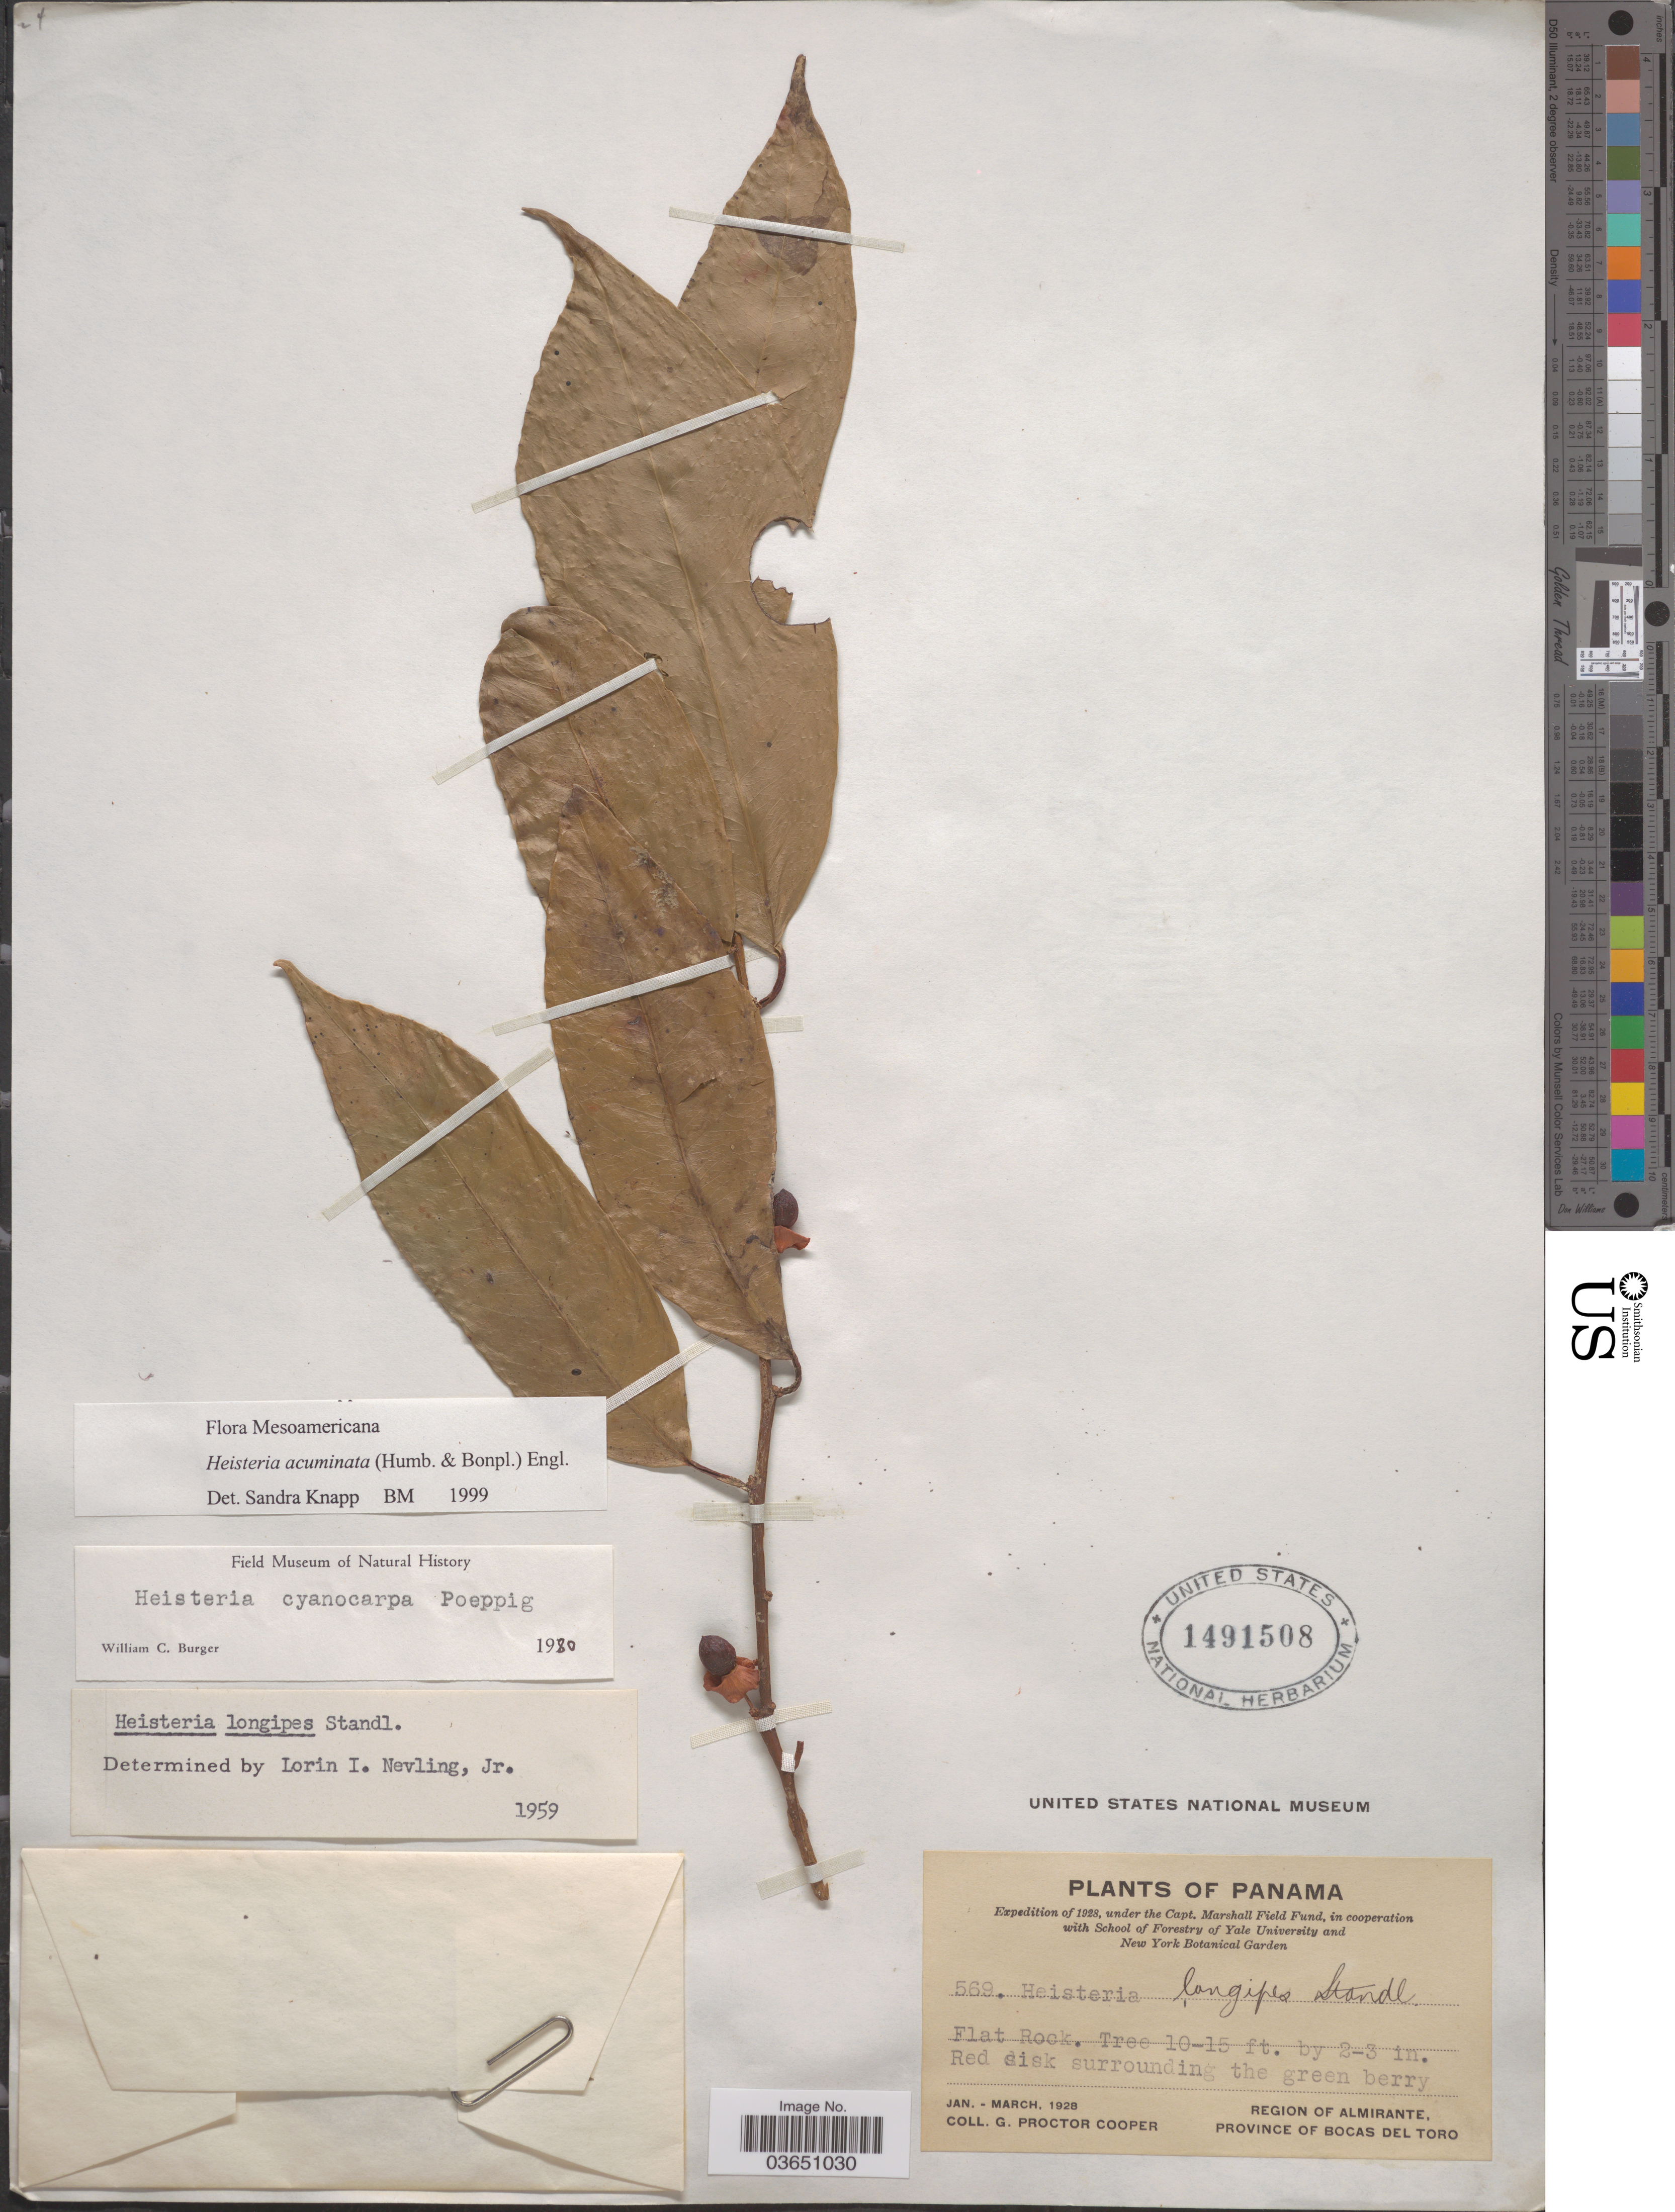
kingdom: Plantae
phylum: Tracheophyta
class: Magnoliopsida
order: Santalales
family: Erythropalaceae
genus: Heisteria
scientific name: Heisteria acuminata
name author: (Humb. & Bonpl.) Engl.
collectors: G. Cooper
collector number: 569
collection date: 1928-01/1928-03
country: Panama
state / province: Bocas del Toro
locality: Region of Almirante.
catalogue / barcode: US 1491508